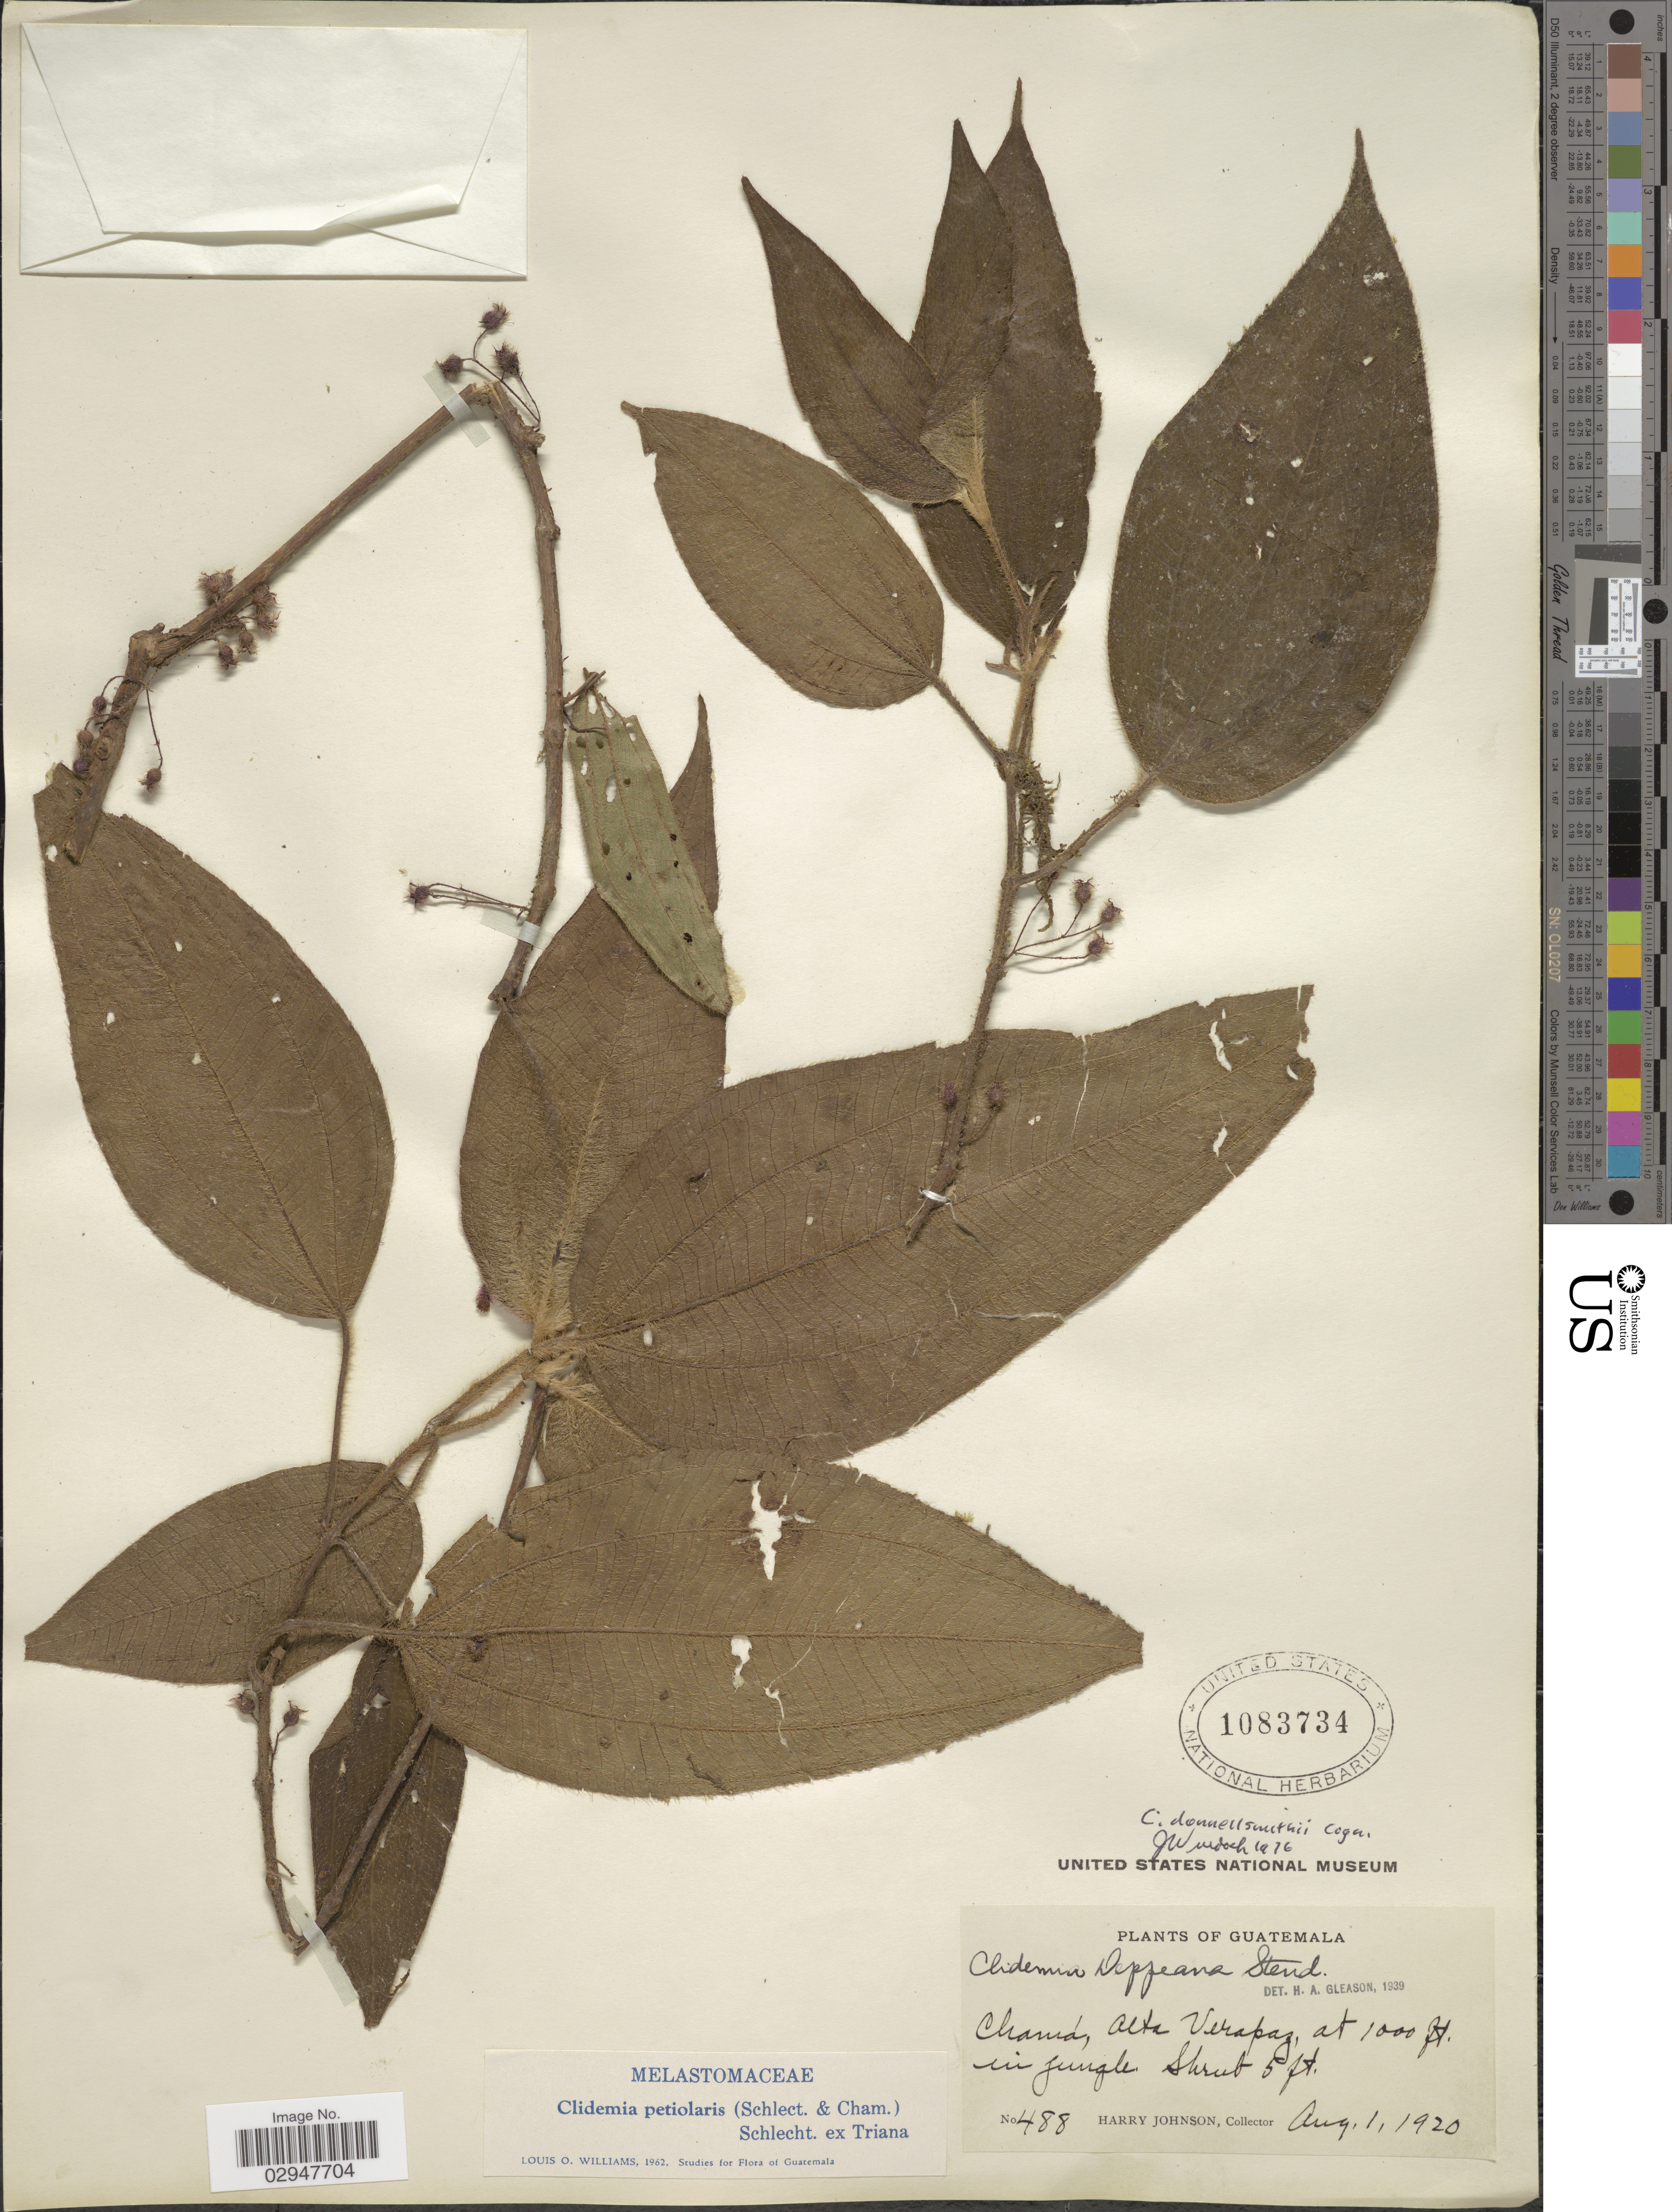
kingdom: Plantae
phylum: Tracheophyta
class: Magnoliopsida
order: Myrtales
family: Melastomataceae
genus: Clidemia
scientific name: Clidemia donnell-smithii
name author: Cogn. in Donn. Sm.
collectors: H. Johnson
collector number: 488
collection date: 1920-08-01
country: Guatemala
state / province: Alta Verapaz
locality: Chamá, Alta Verapaz.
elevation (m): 305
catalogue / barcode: US 1083734